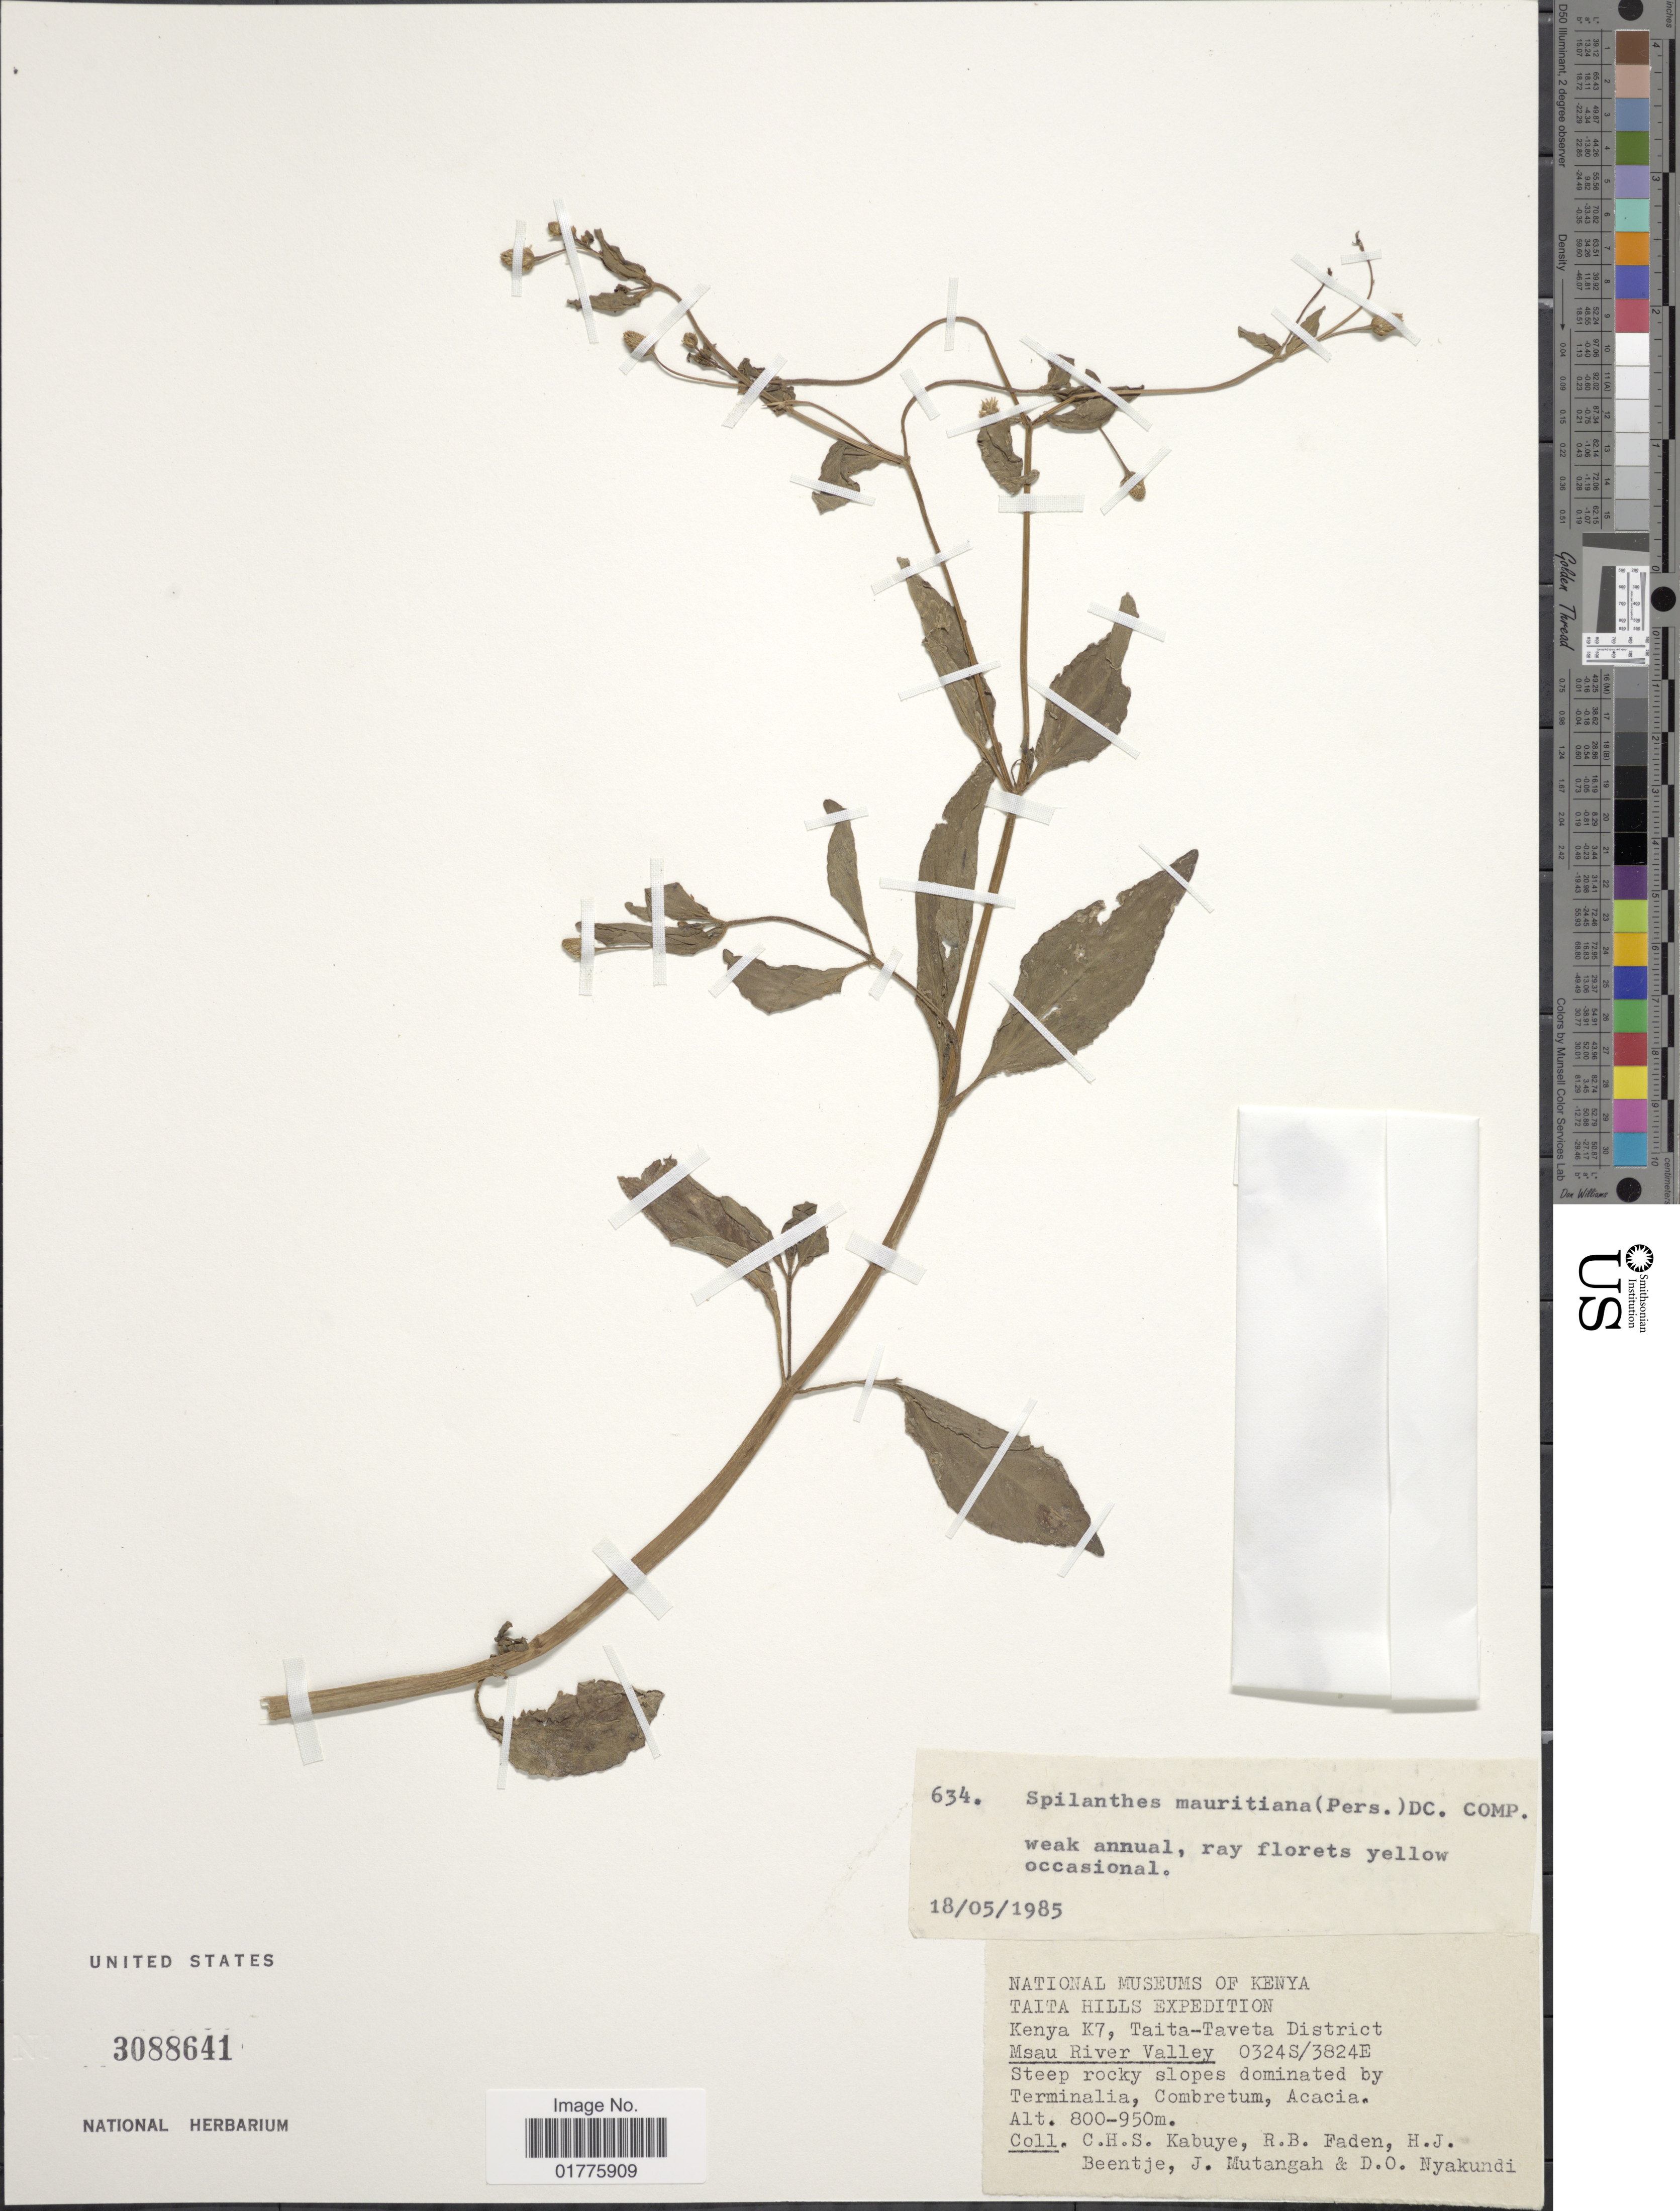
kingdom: Plantae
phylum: Tracheophyta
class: Magnoliopsida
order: Asterales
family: Asteraceae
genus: Acmella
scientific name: Acmella sp.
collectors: C. Kabuye, R. B. Faden, H. J. Beentje, J. Mutangah & D. Nyakundi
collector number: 634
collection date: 1985-05-18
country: Kenya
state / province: Taita Taveta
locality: Taita Hills, Kenya K7, Taita-Taveta District, Msau River Valley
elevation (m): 800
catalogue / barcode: US 3088641